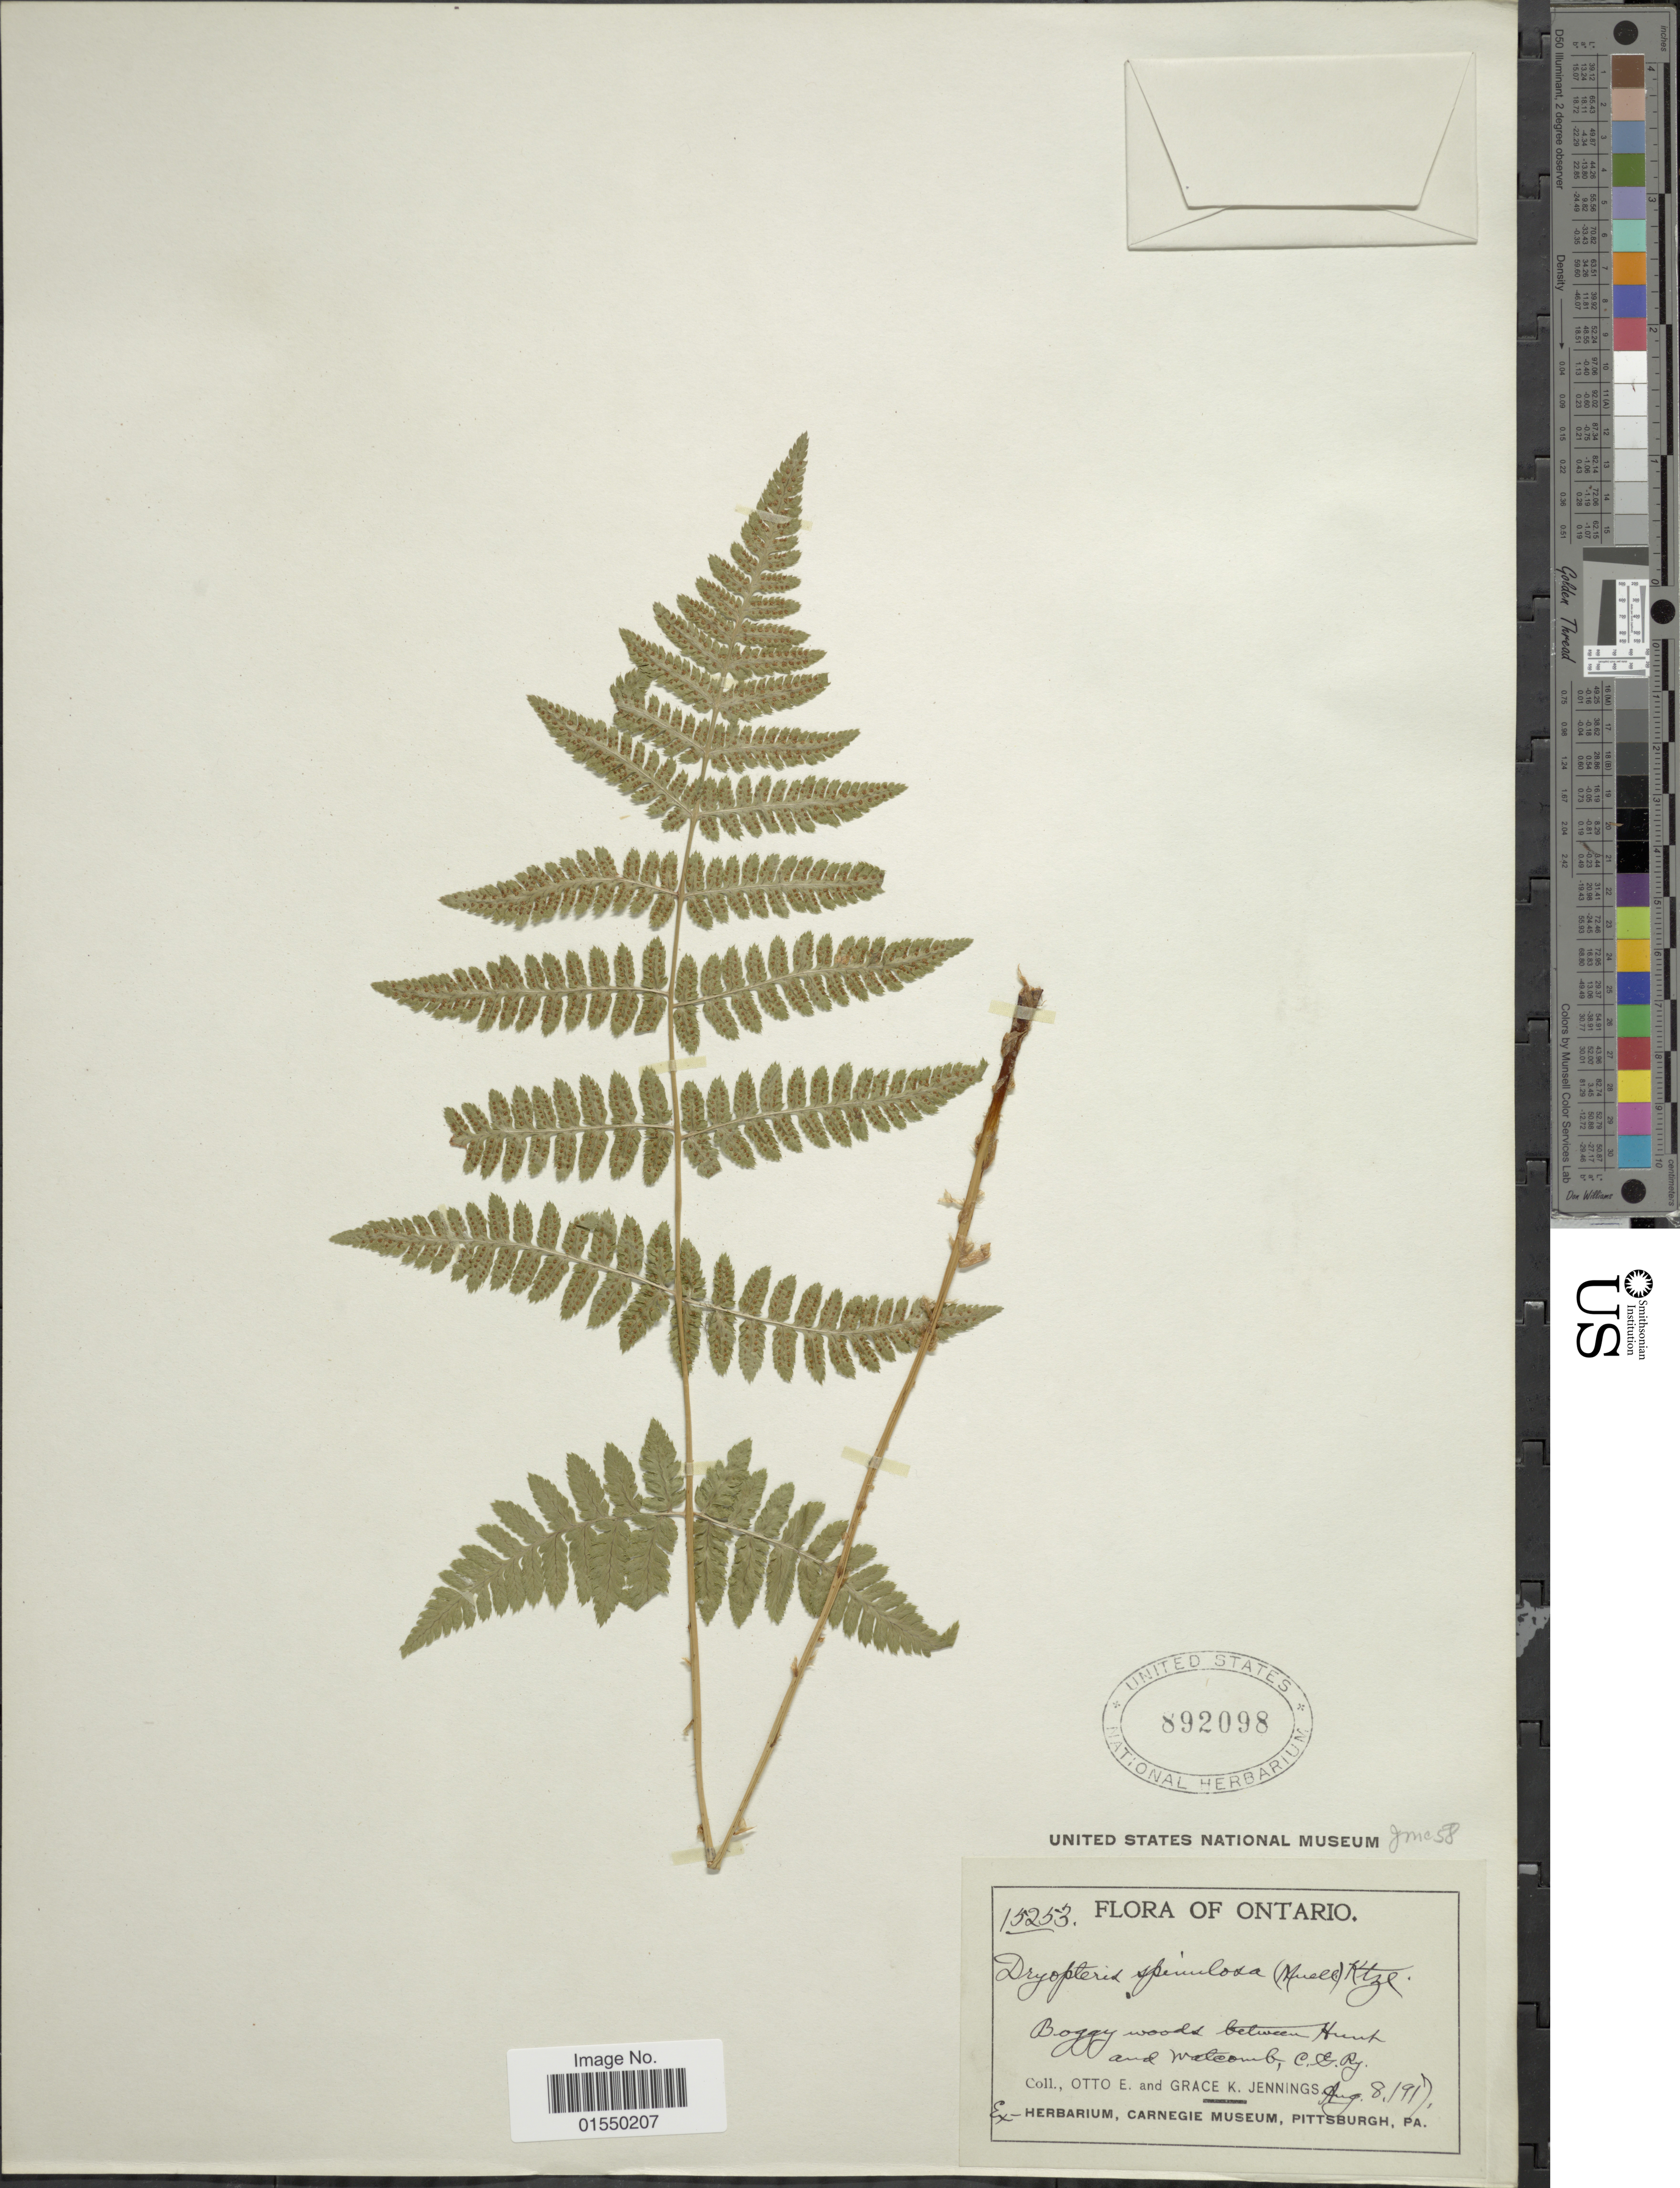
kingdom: Plantae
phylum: Tracheophyta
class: Polypodiopsida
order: Polypodiales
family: Dryopteridaceae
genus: Dryopteris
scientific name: Dryopteris carthusiana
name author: (Villars) H.P. Fuchs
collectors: O. E. Jennings & G. K. Jennings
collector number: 15253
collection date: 1917-08-08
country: Canada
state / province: Ontario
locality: Boggy woods between Hunt and Watcomb, C. G. Ry.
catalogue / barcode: US 892098